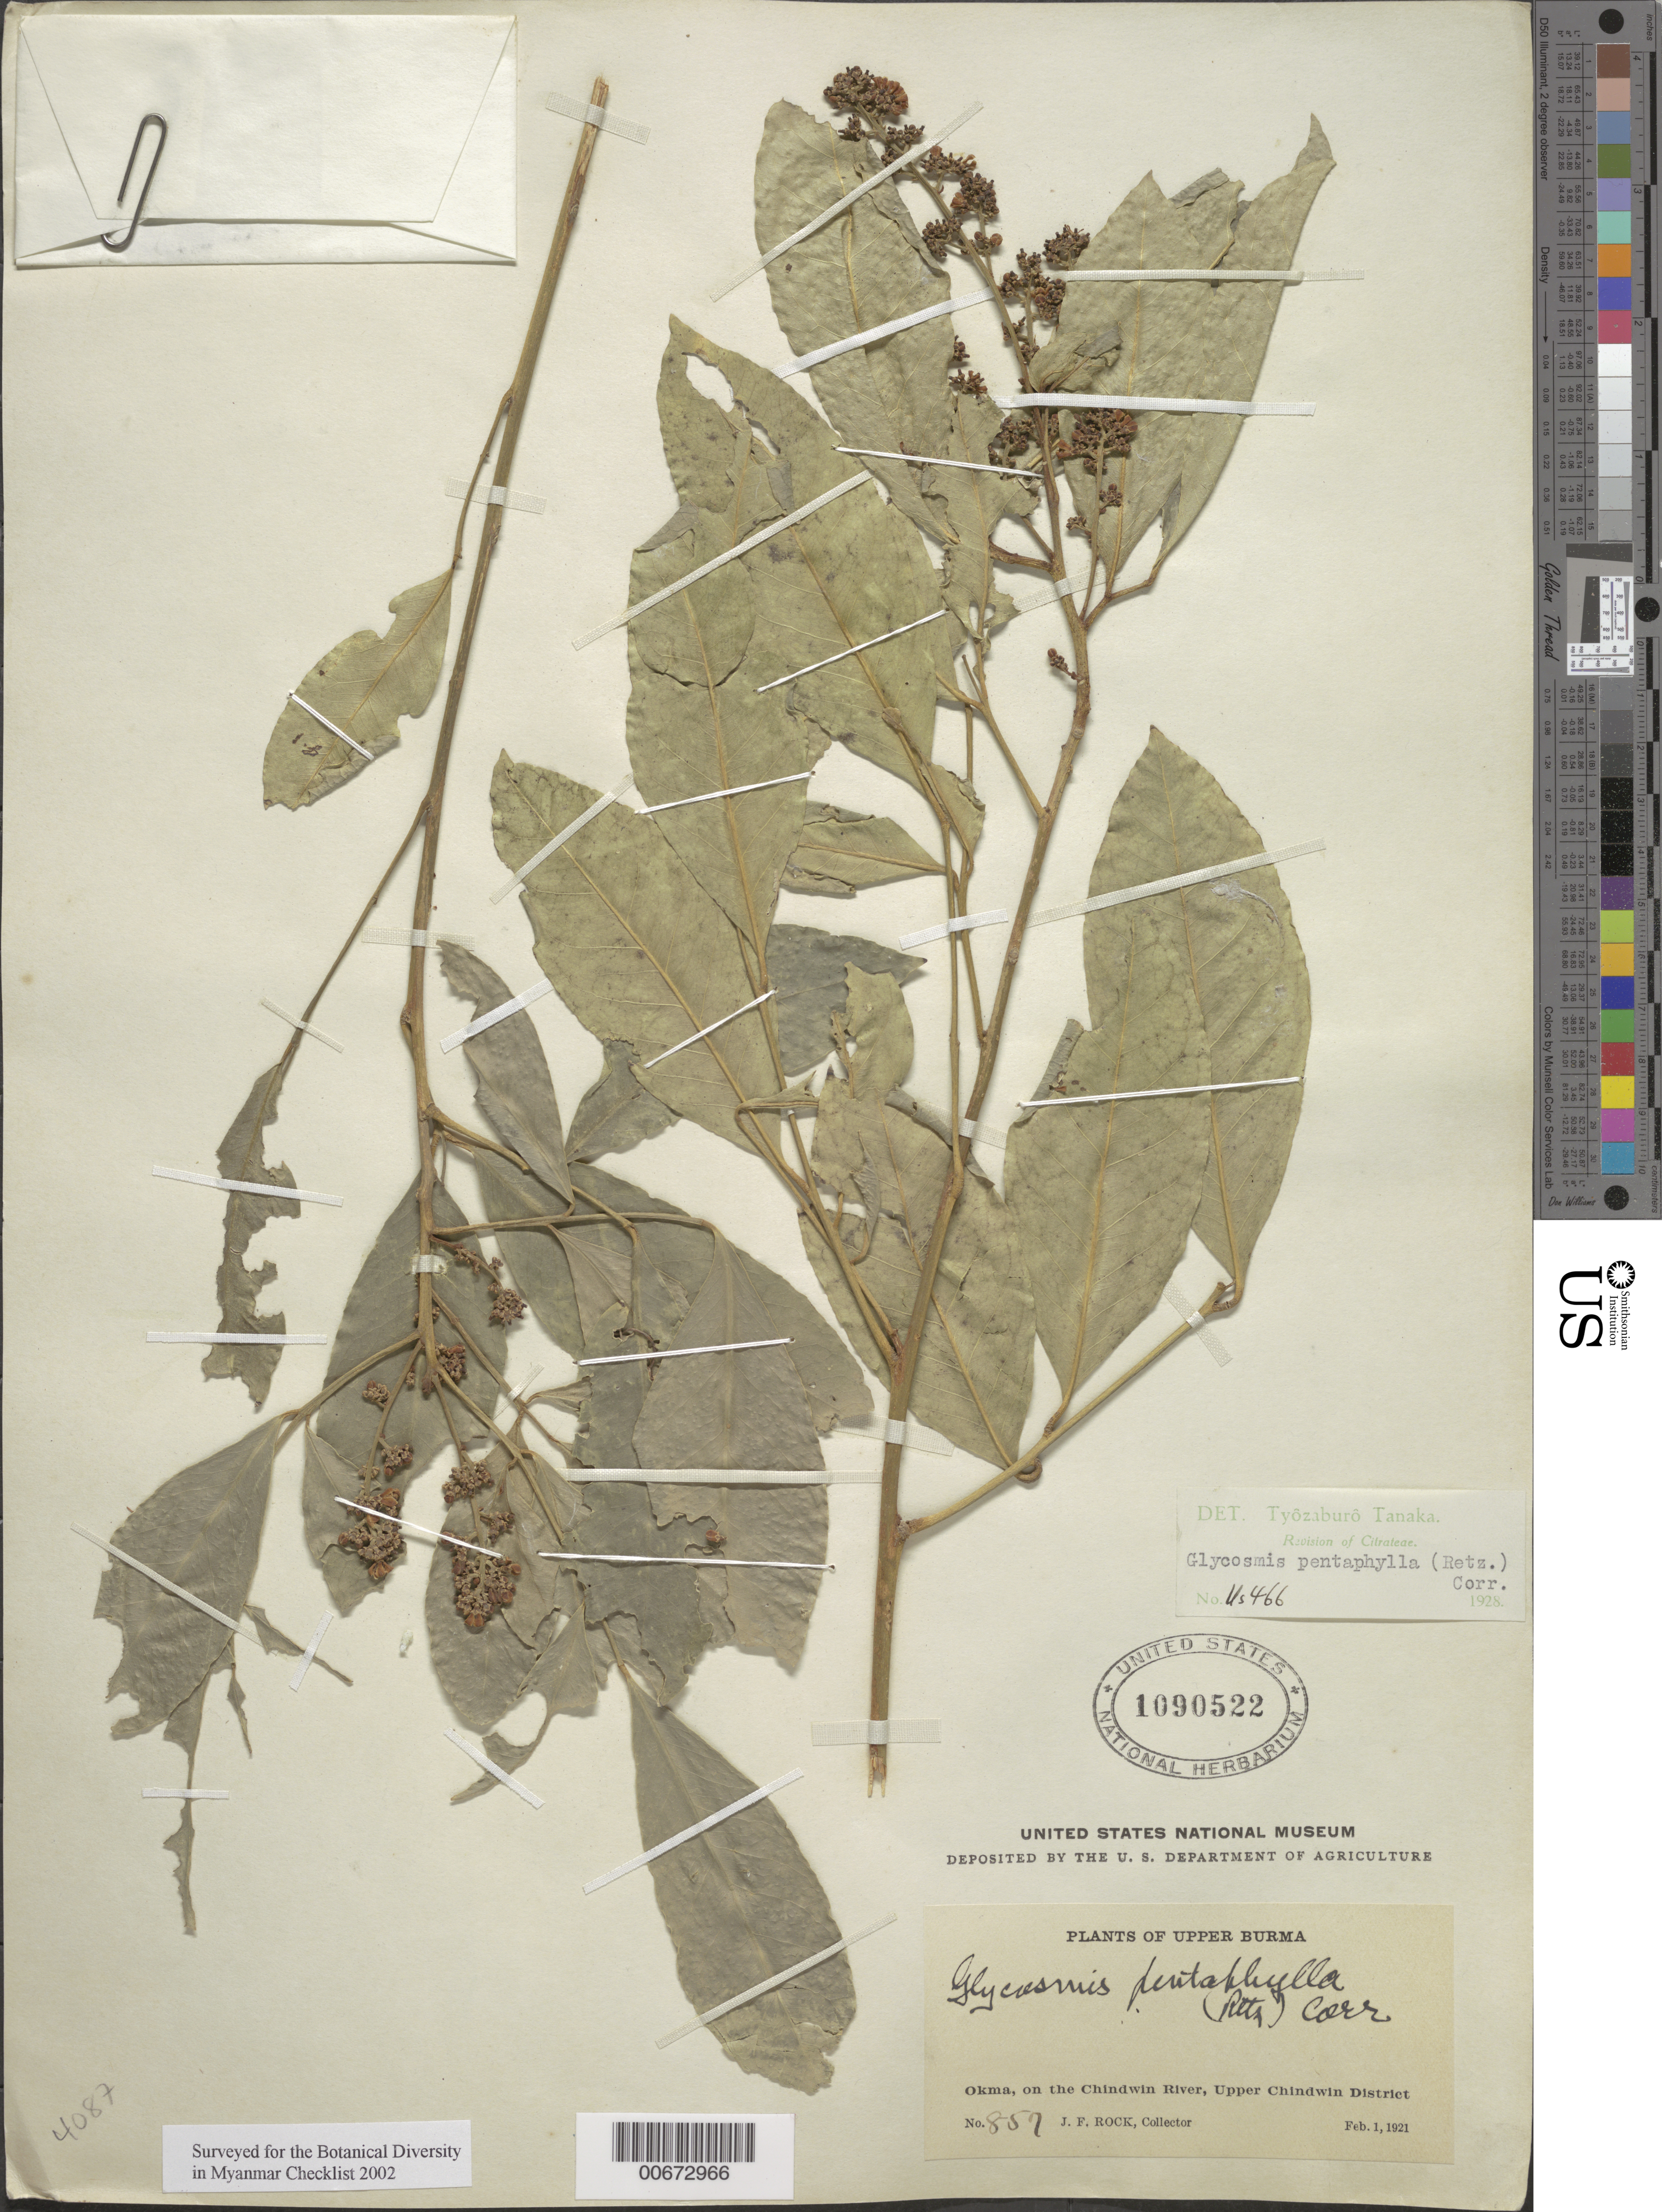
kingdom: Plantae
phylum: Tracheophyta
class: Magnoliopsida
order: Sapindales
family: Rutaceae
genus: Glycosmis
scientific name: Glycosmis pentaphylla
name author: (Retz.) DC.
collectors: J. F. Rock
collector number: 857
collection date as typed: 01 Feb 1921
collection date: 1921-02-01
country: Myanmar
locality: Upper Burma, Okma, on the Chindwin River, Upper Chindwin Dist.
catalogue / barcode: US 1090522